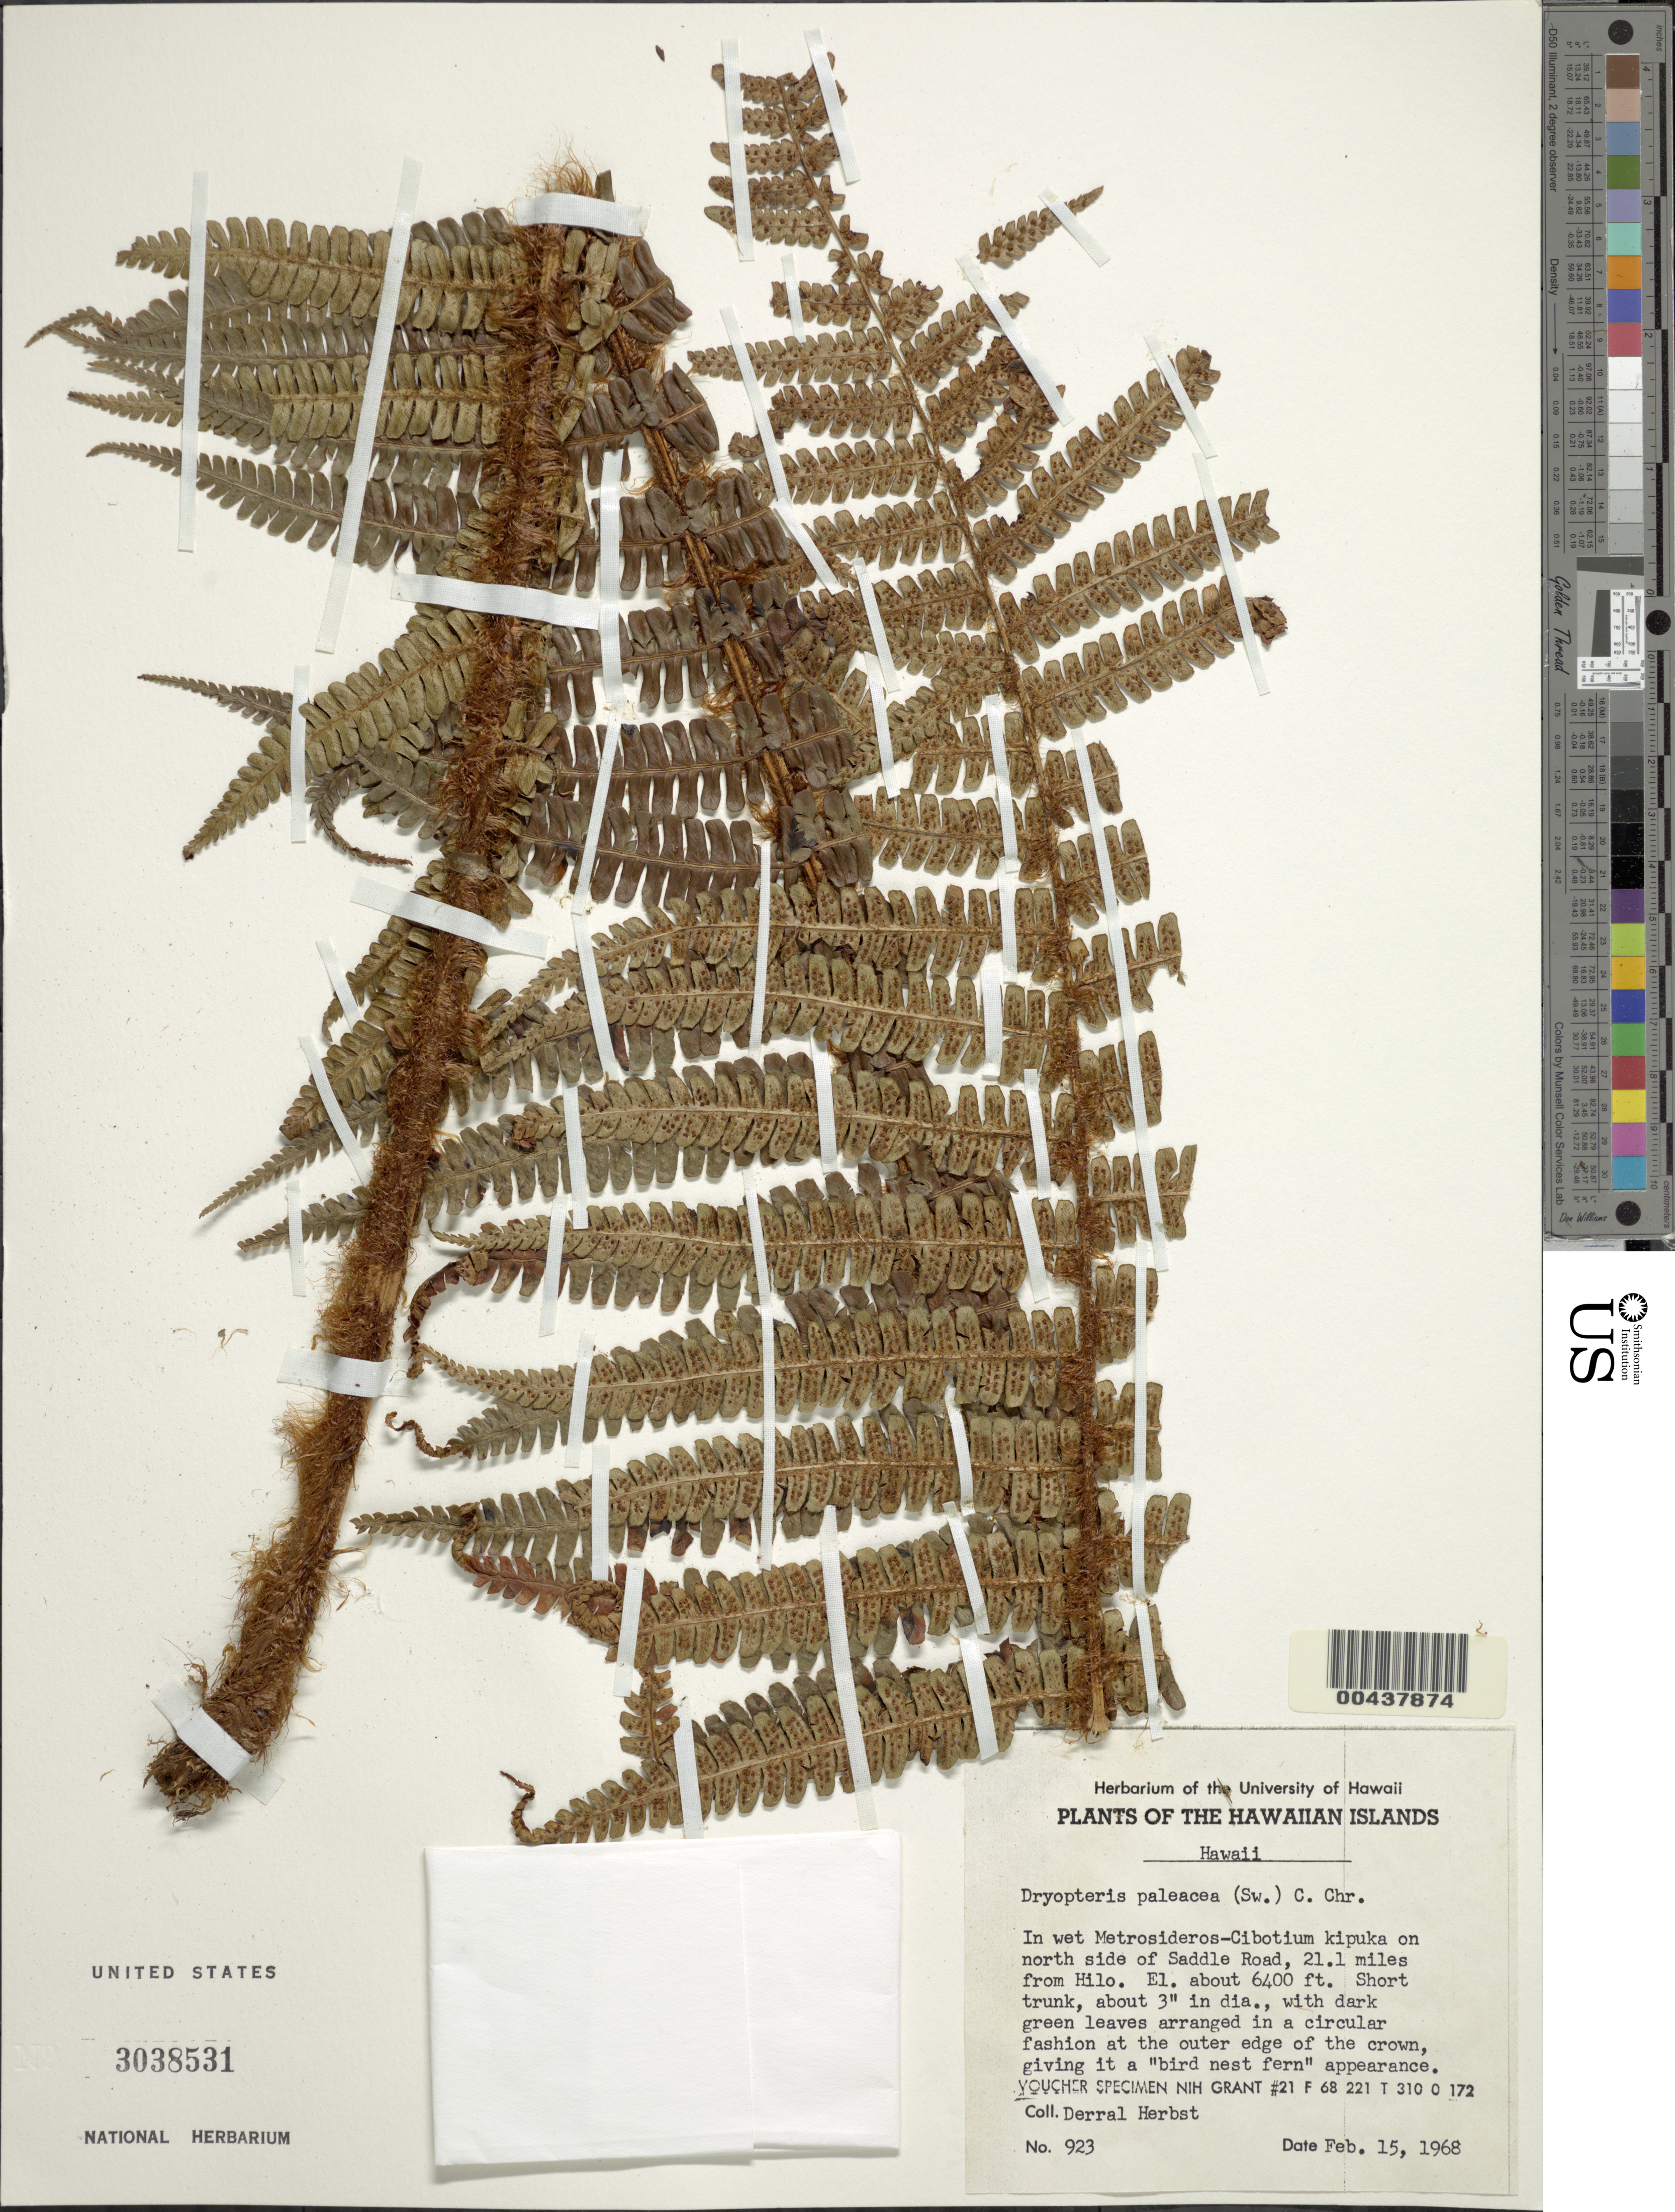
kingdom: Plantae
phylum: Tracheophyta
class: Polypodiopsida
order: Polypodiales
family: Dryopteridaceae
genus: Dryopteris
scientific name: Dryopteris wallichiana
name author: (Spreng.) Hyl.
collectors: D. R. Herbst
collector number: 923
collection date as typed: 15 Feb 1968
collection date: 1968-02-15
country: United States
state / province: Hawaii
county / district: Hawaii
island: Hawaii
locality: on N side of Saddle Road, 21.1 mi from Hilo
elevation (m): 1951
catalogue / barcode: US 3038531